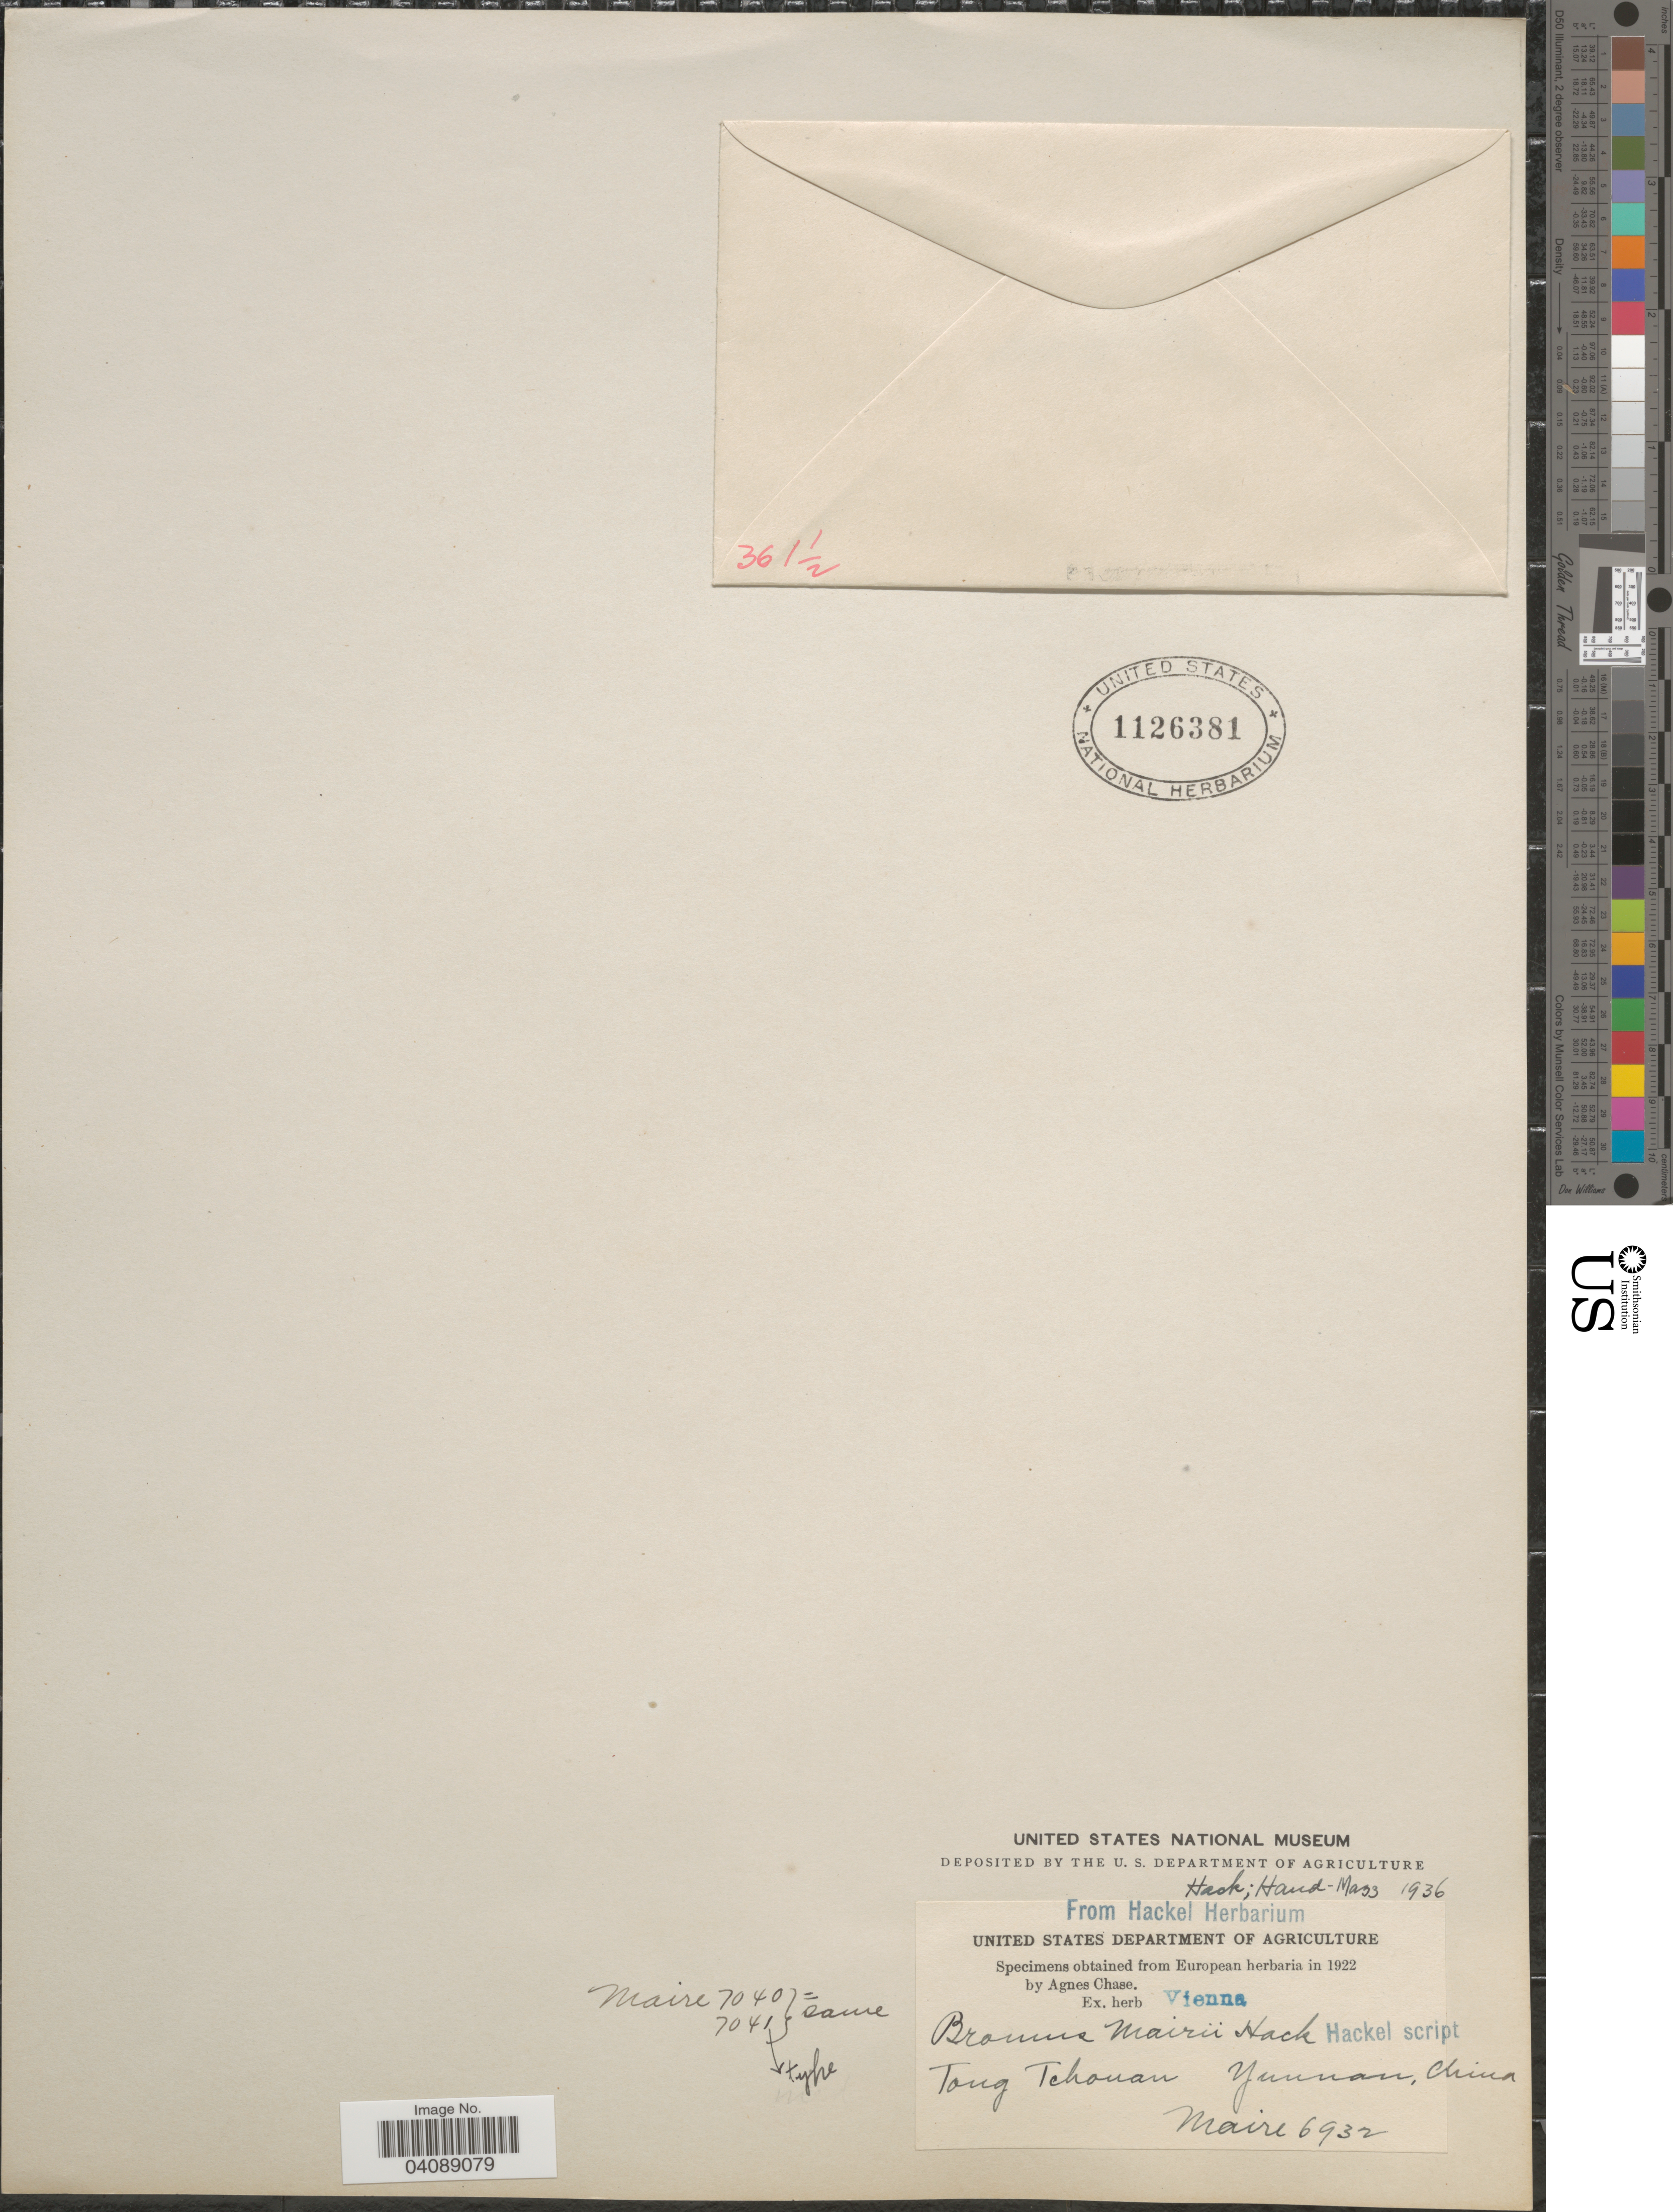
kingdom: Plantae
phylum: Tracheophyta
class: Liliopsida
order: Poales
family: Poaceae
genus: Bromus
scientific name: Bromus mairei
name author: Hack. ex Hand.-Mazz.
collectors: Maire, --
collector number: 6932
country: China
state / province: Yunnan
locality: Tong Tchouan.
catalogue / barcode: US 1126381